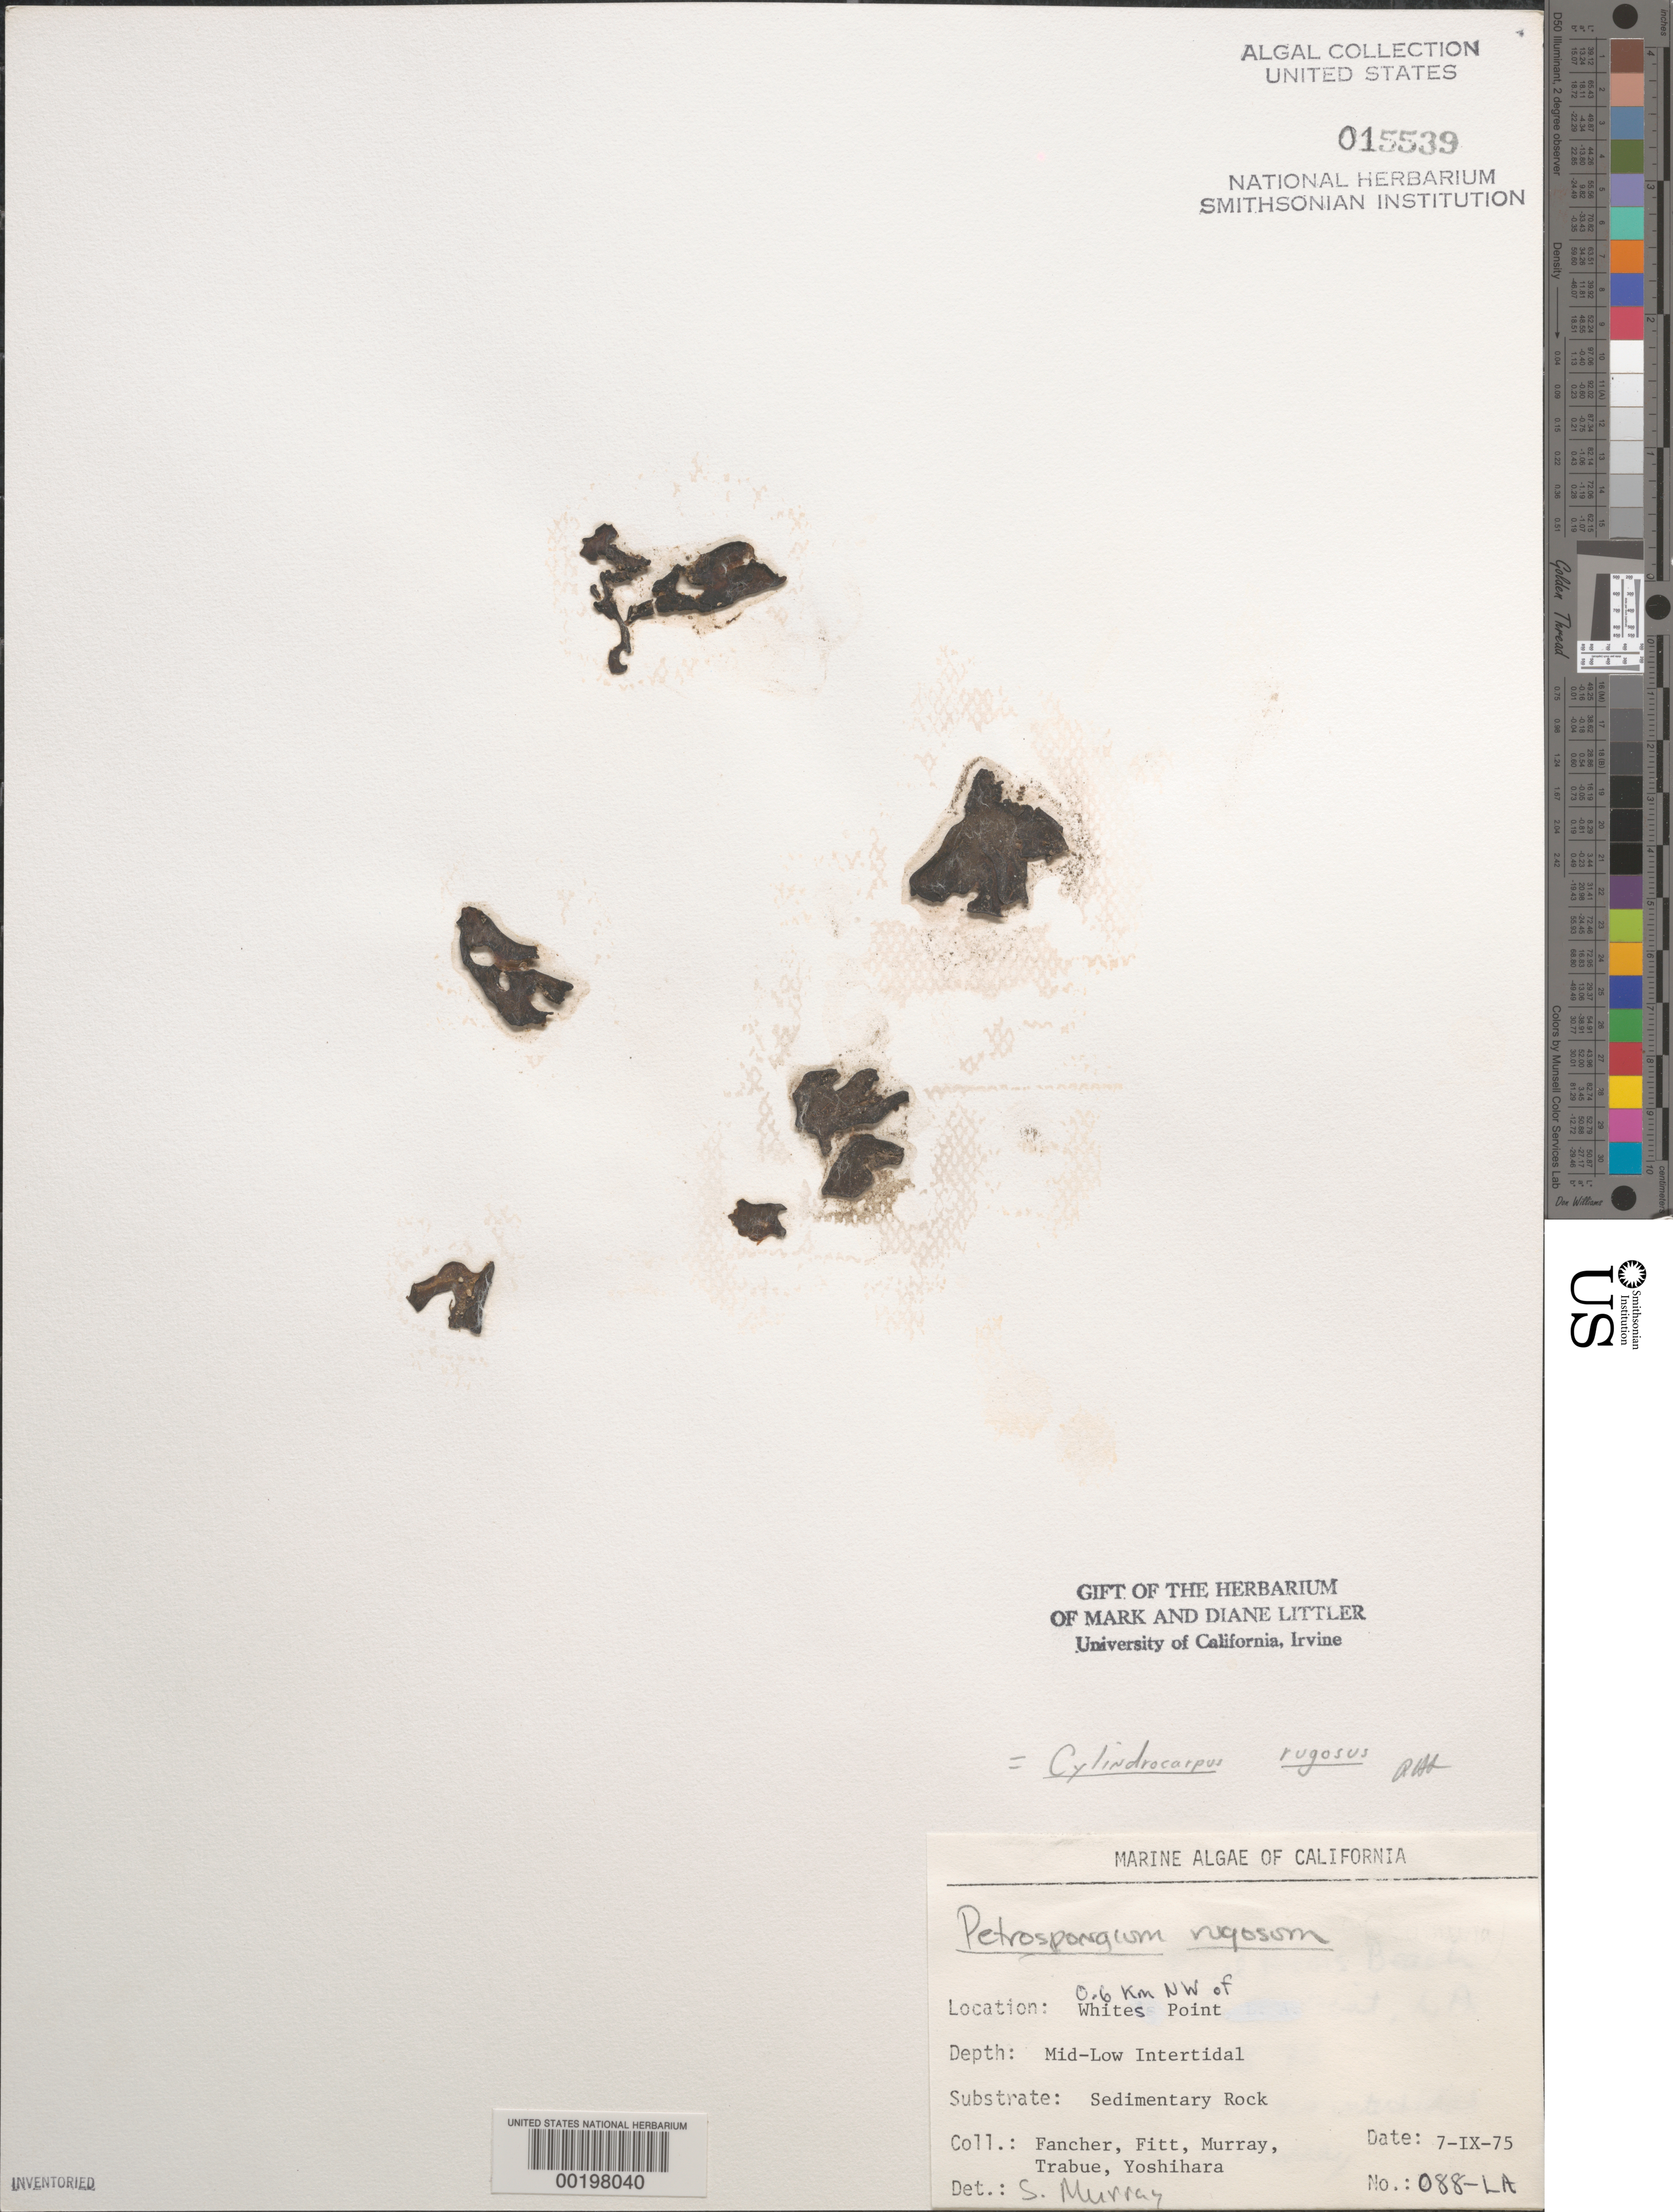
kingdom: Chromista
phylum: Ochrophyta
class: Phaeophyceae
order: Ectocarpales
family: Petrospongiaceae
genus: Petrospongium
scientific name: Petrospongium rugosum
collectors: J. Fancher, W. Fitt, S. N. Murray, P. J. Trabue & K. Yoshihara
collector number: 088-la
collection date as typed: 07 Sep 1975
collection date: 1975-09-07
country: United States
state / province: California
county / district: Los Angeles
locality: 0.6 km northwest of Whites Point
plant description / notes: BLM-SOCALBIGHT Rocky Intertidal Survey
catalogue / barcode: US 15539